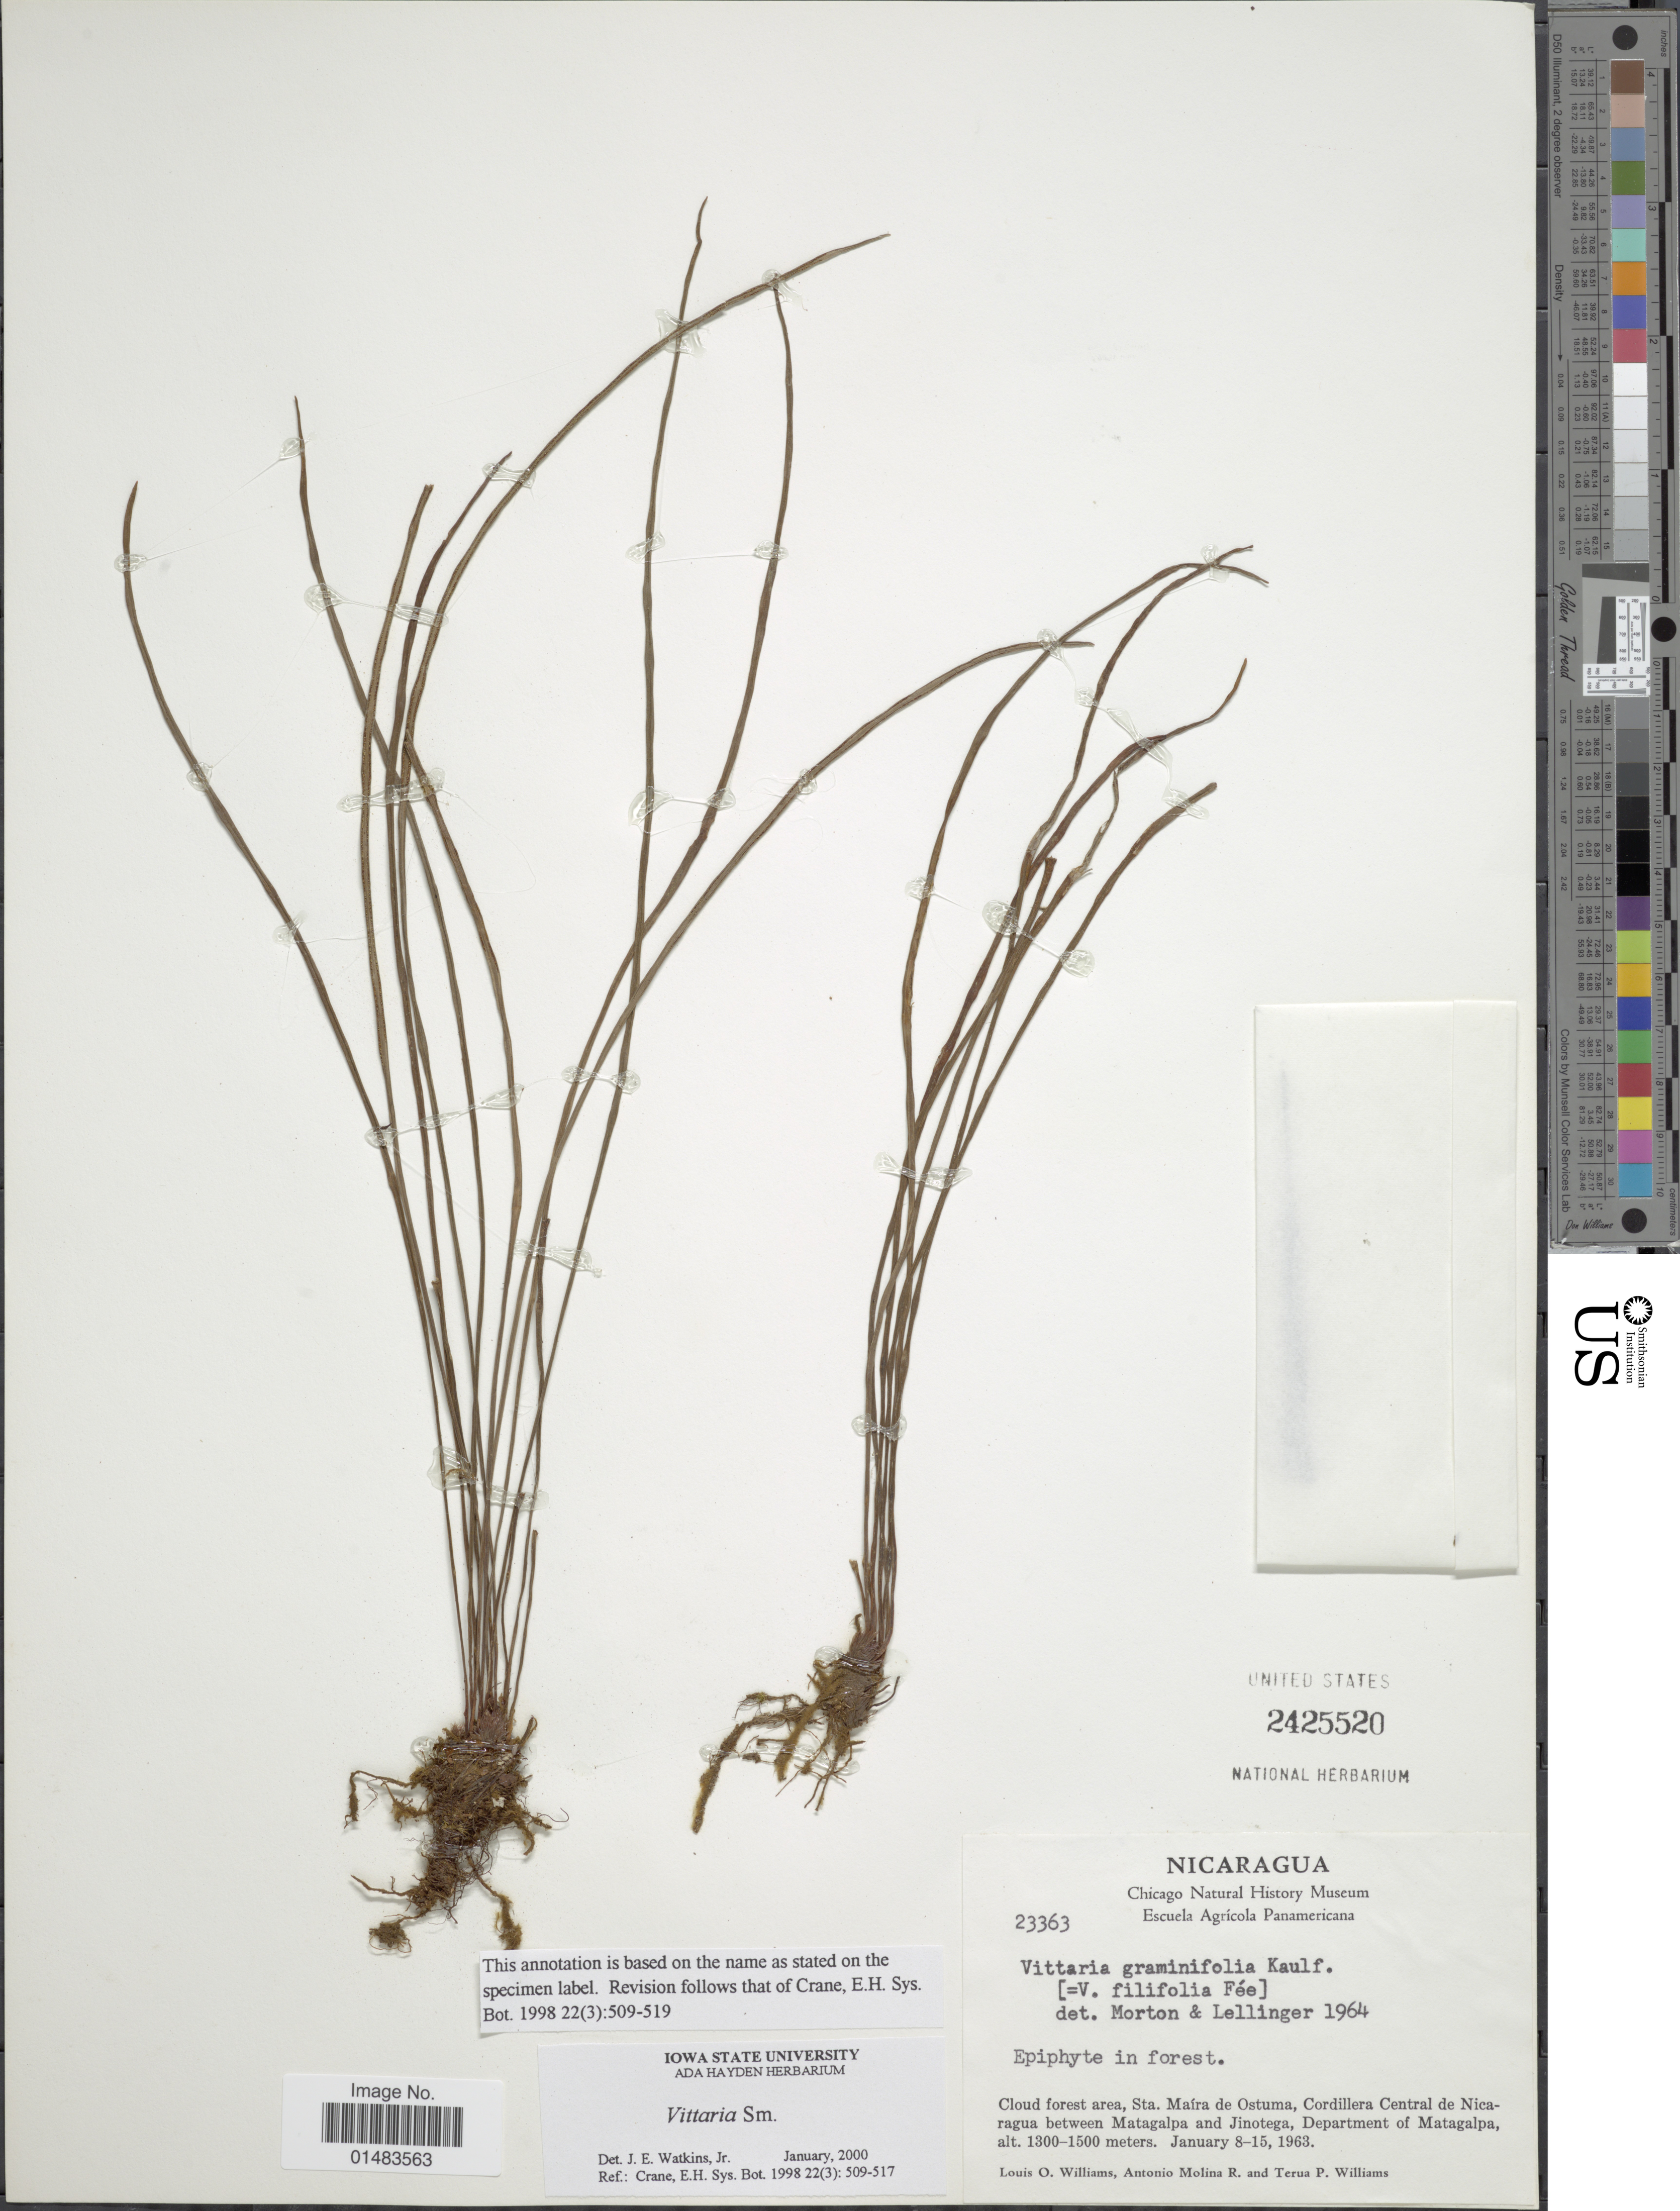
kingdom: Plantae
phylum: Tracheophyta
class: Polypodiopsida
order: Polypodiales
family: Pteridaceae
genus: Vittaria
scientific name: Vittaria graminifolia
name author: Kaulf.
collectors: L. O. Williams, A. Molina R. & T. P. Williams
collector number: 23363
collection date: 1963-01-08/1963-01-15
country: Nicaragua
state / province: Matagalpa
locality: Epiphyte in forest, Cloud forest area, Sta. Maria de Ostuma, Cordillera Central de Nicaragua between Matagalpa and Jinotega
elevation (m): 1300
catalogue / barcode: US 2425520